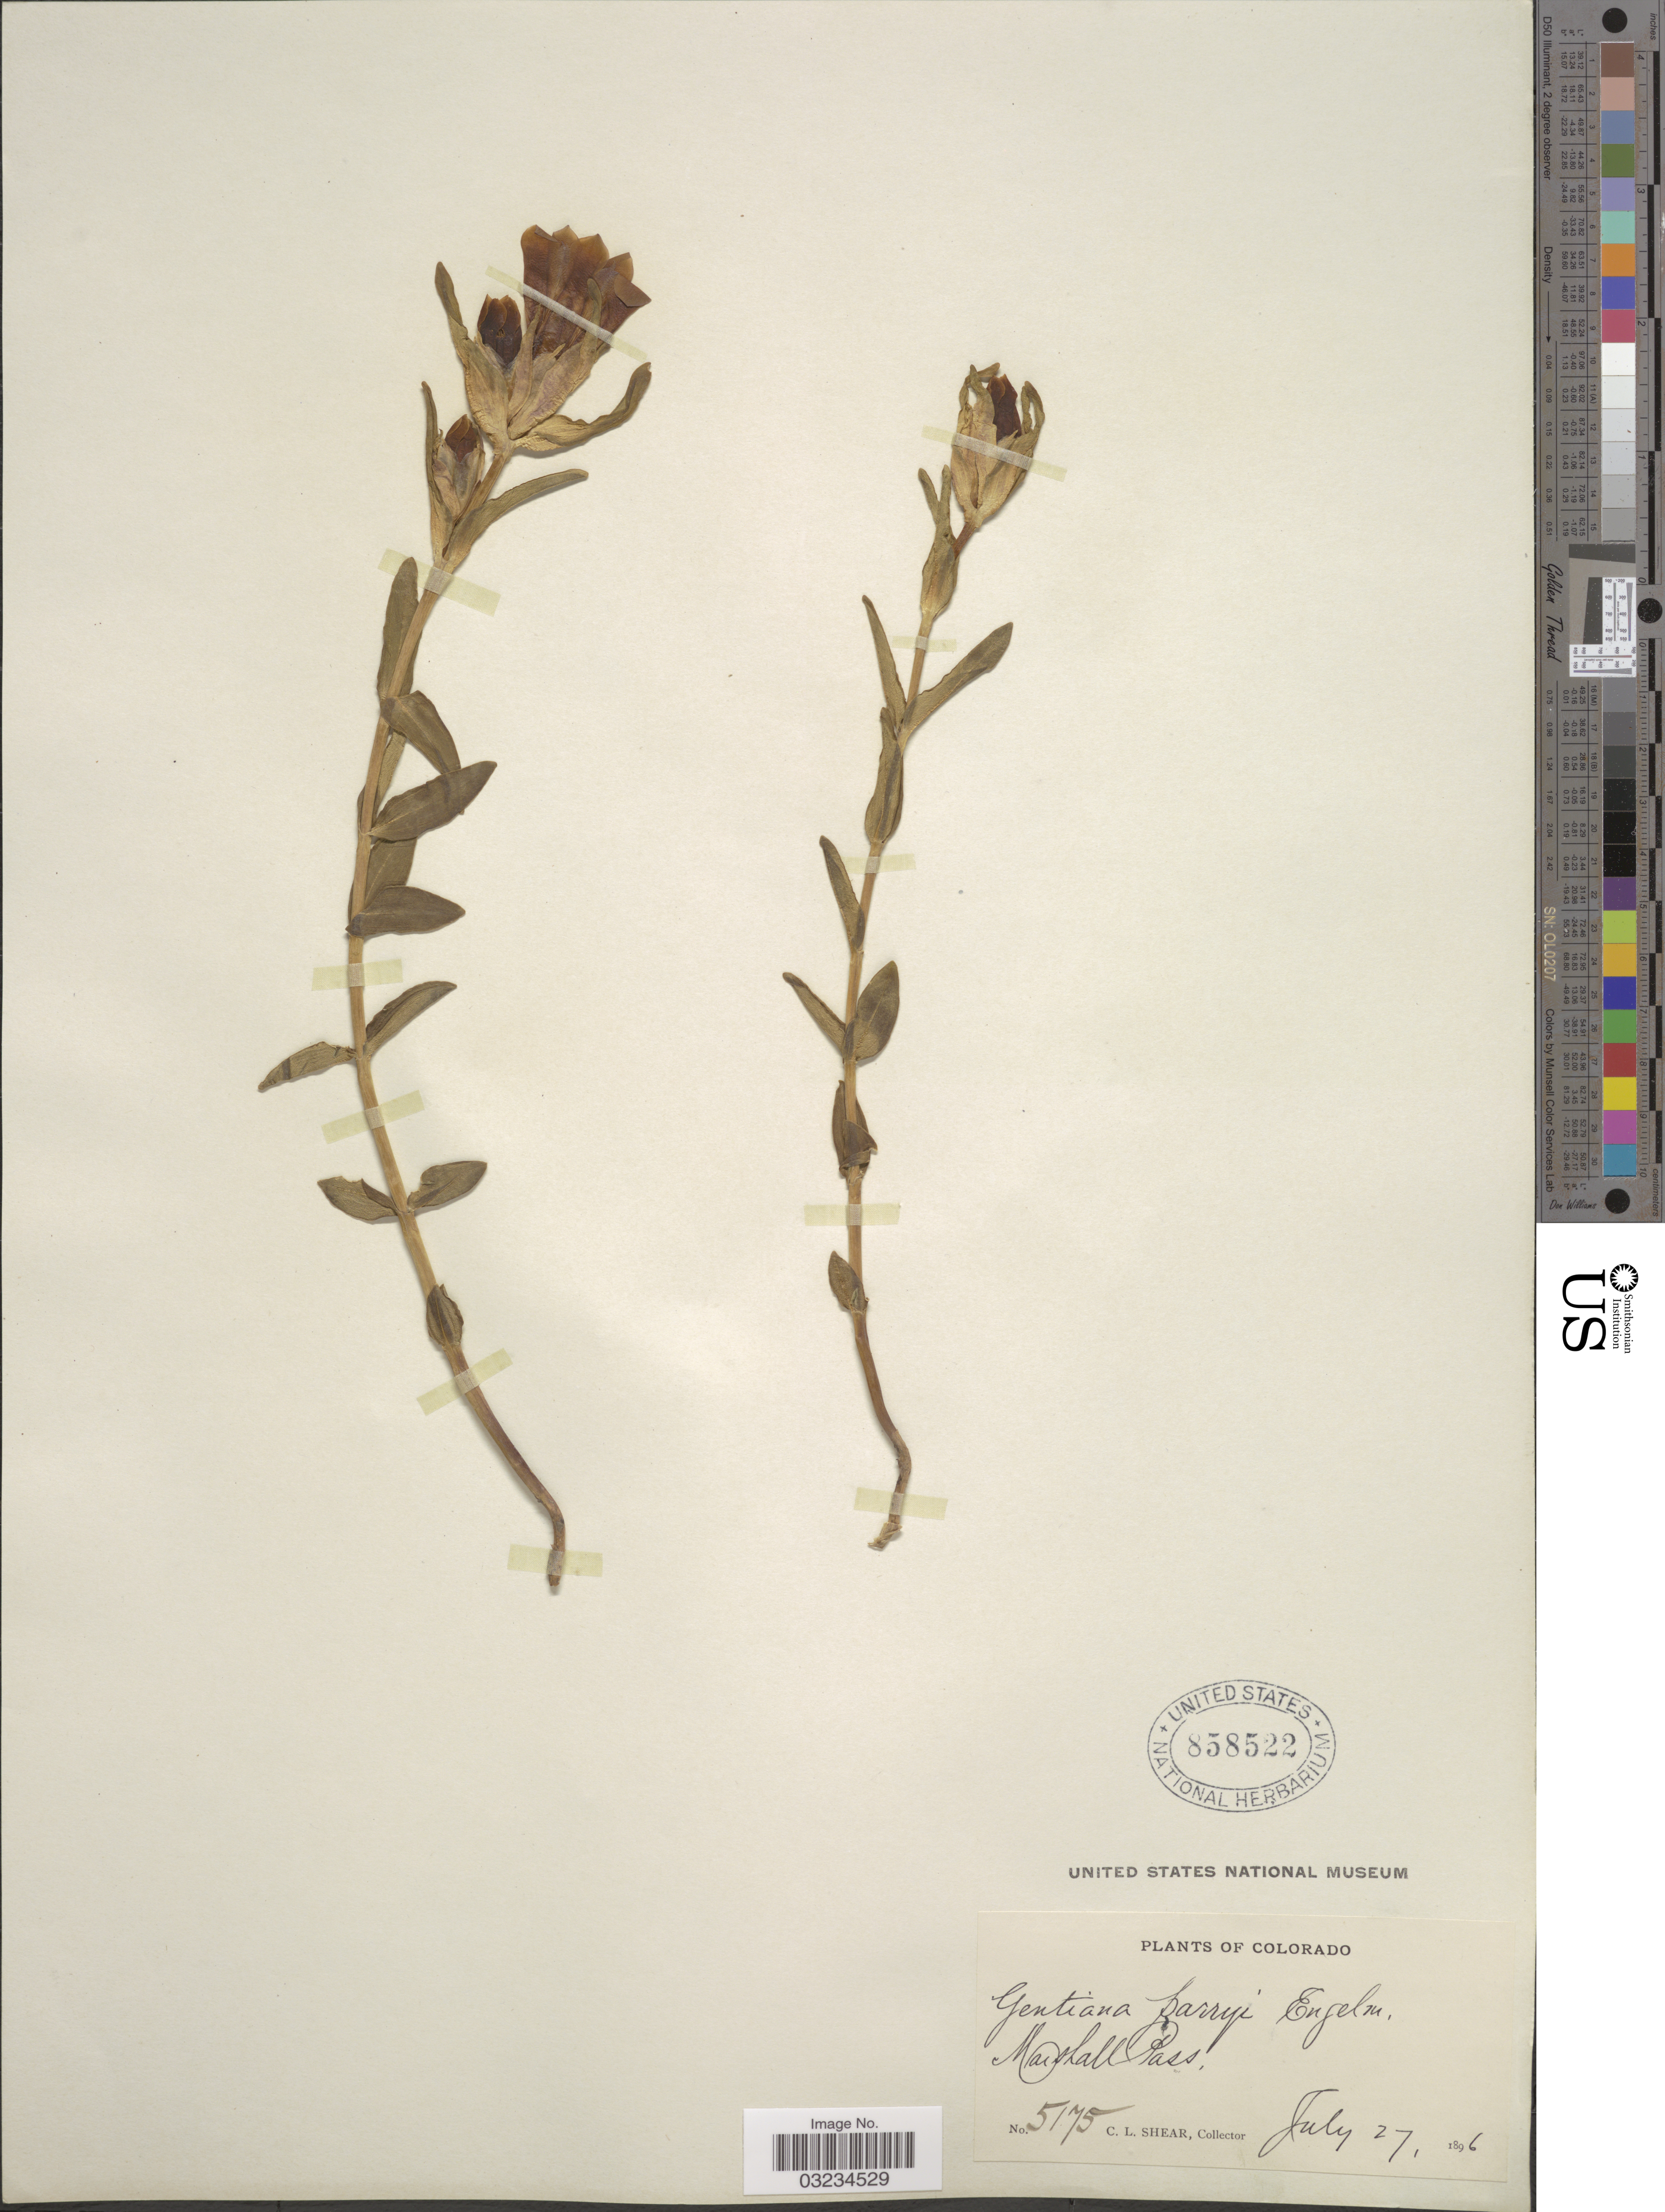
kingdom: Plantae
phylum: Tracheophyta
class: Magnoliopsida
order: Gentianales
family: Gentianaceae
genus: Gentiana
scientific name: Gentiana parryi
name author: Engelm.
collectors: C. L. Shear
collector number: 5175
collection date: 1896-07-27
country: United States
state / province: Colorado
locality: Marshall Pass.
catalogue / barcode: US 858522